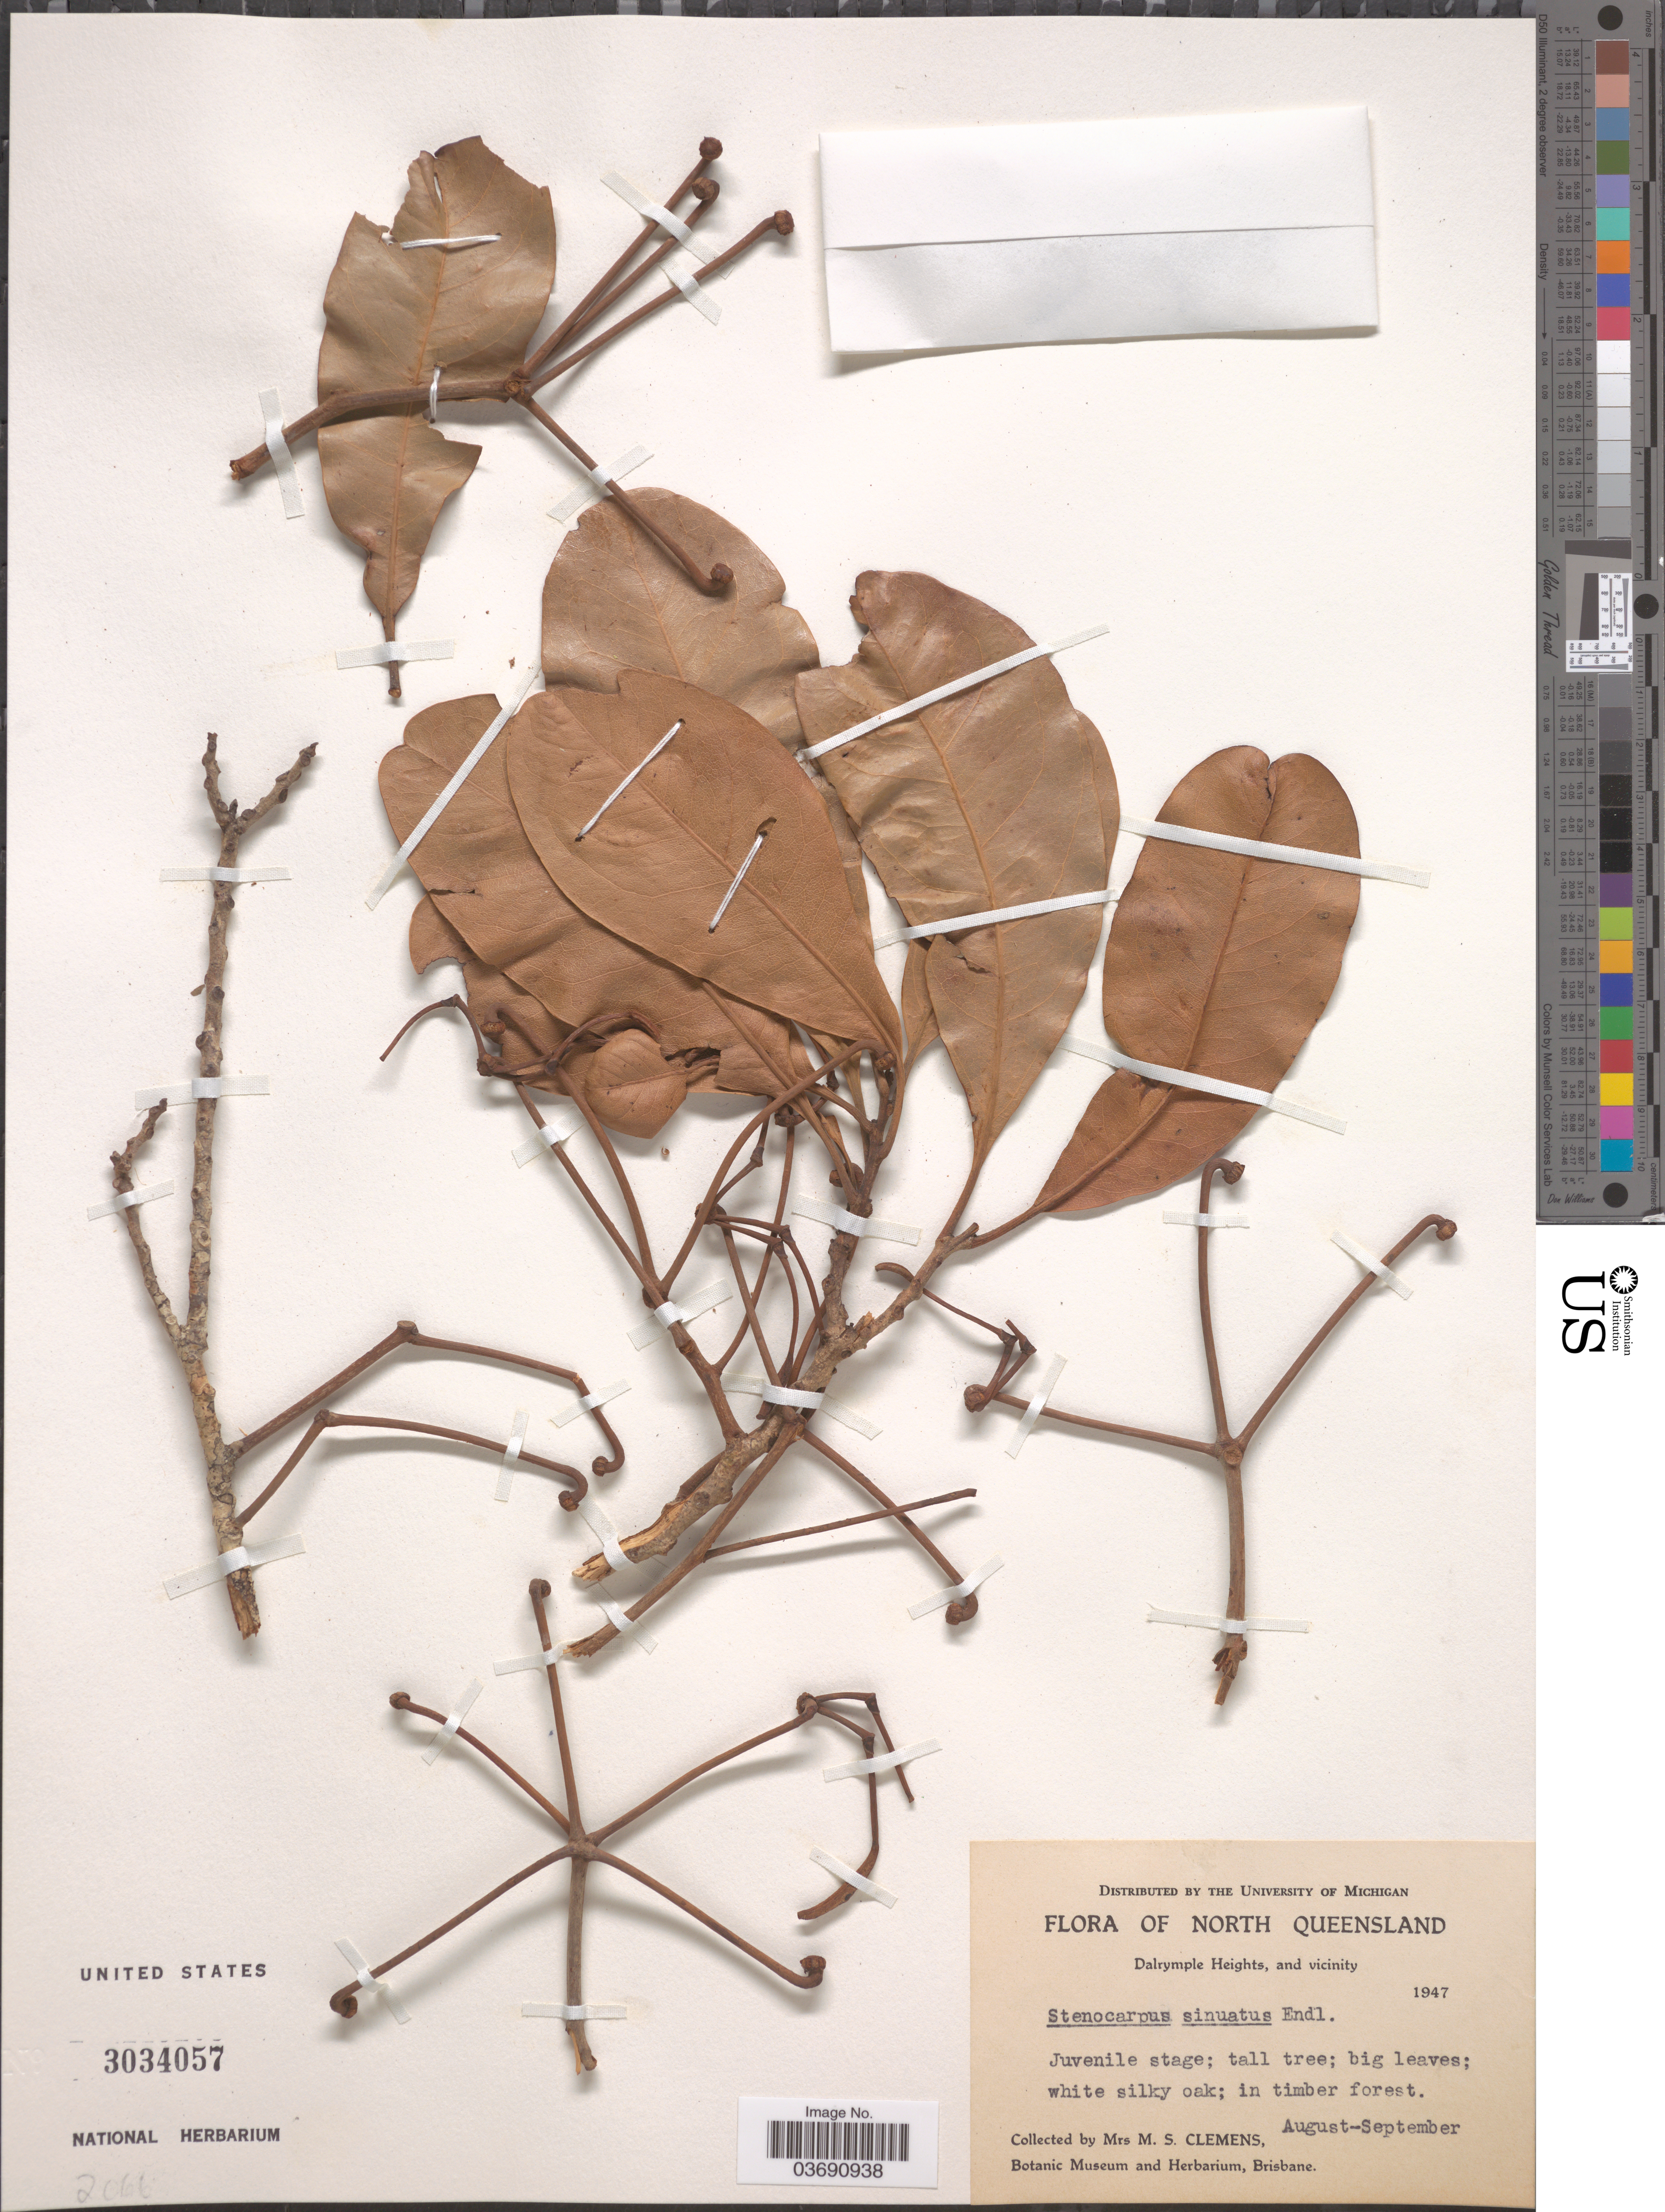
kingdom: Plantae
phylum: Tracheophyta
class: Magnoliopsida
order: Proteales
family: Proteaceae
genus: Stenocarpus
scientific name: Stenocarpus sinuatus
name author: (A. Cunn.) Endl.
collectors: M. S. Clemens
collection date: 1947-08/1947-09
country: Australia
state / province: Queensland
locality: North Queensland. Dalrymple Heights, and vicinity.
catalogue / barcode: US 3034057